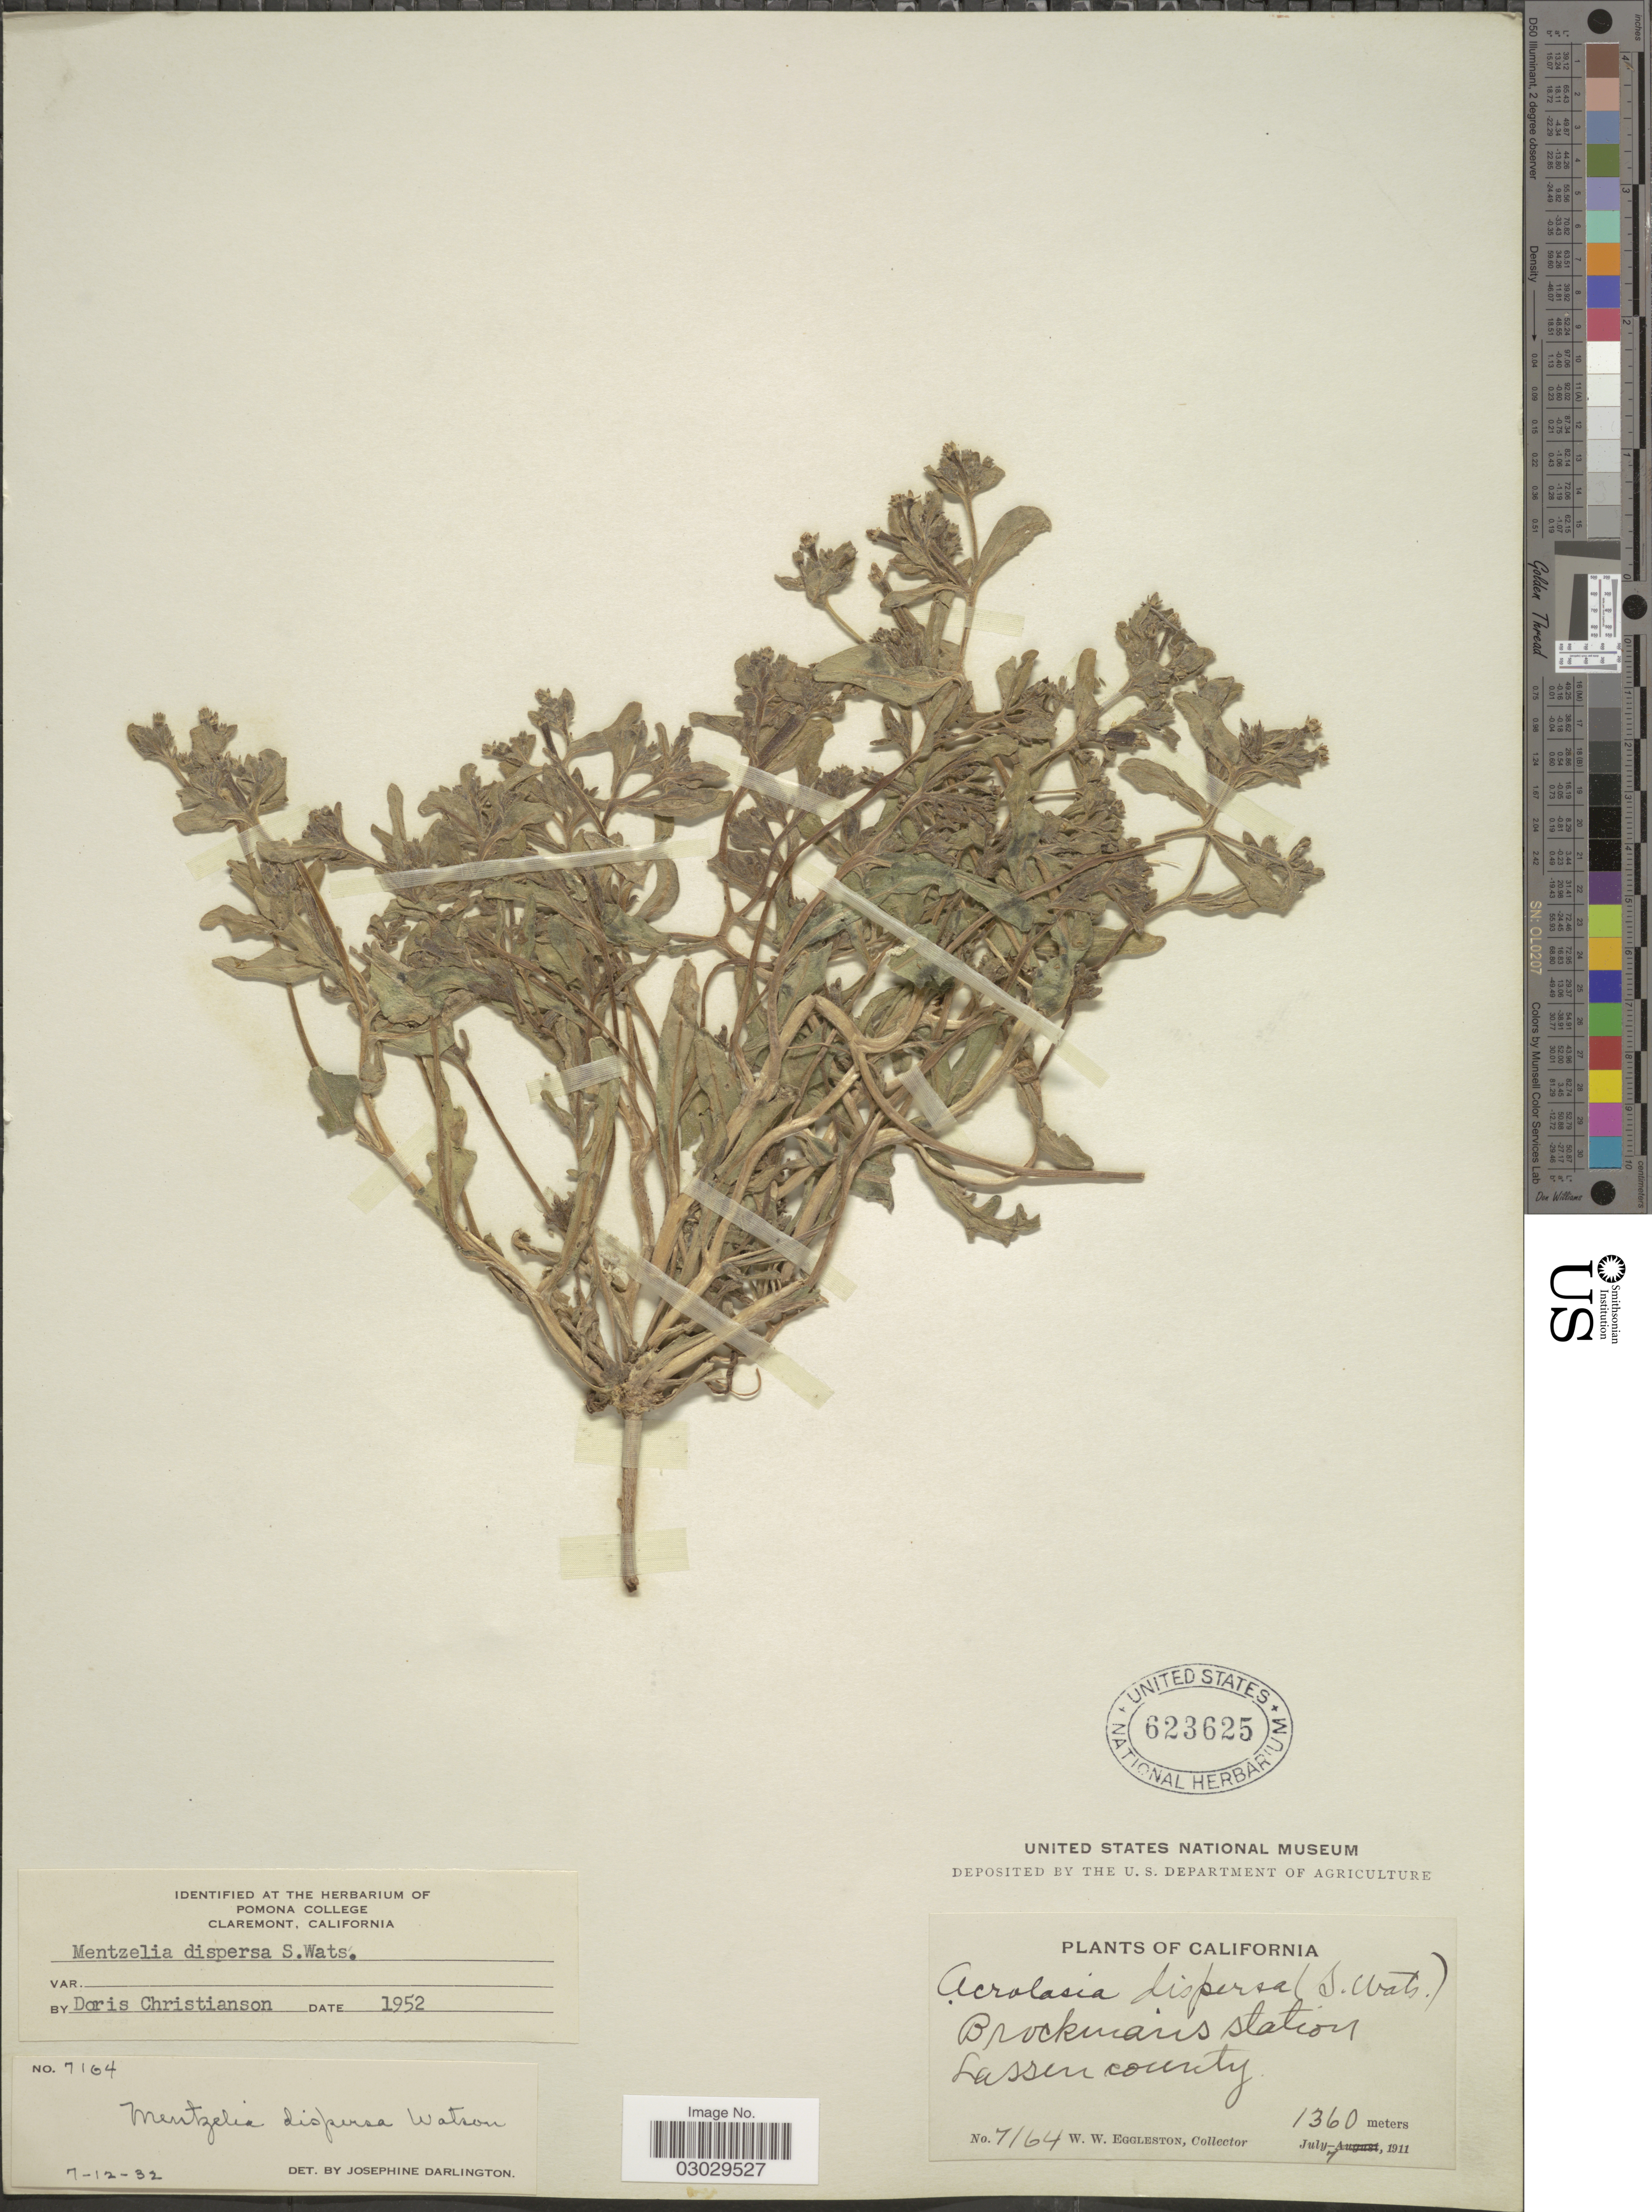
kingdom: Plantae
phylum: Tracheophyta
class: Magnoliopsida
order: Cornales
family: Loasaceae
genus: Mentzelia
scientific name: Mentzelia dispersa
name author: S. Watson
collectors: W. W. Eggleston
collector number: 7164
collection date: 1911-07-07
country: United States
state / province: California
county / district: Lassen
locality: Brockman's Station. Lassen County.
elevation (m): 1360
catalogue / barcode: US 623625